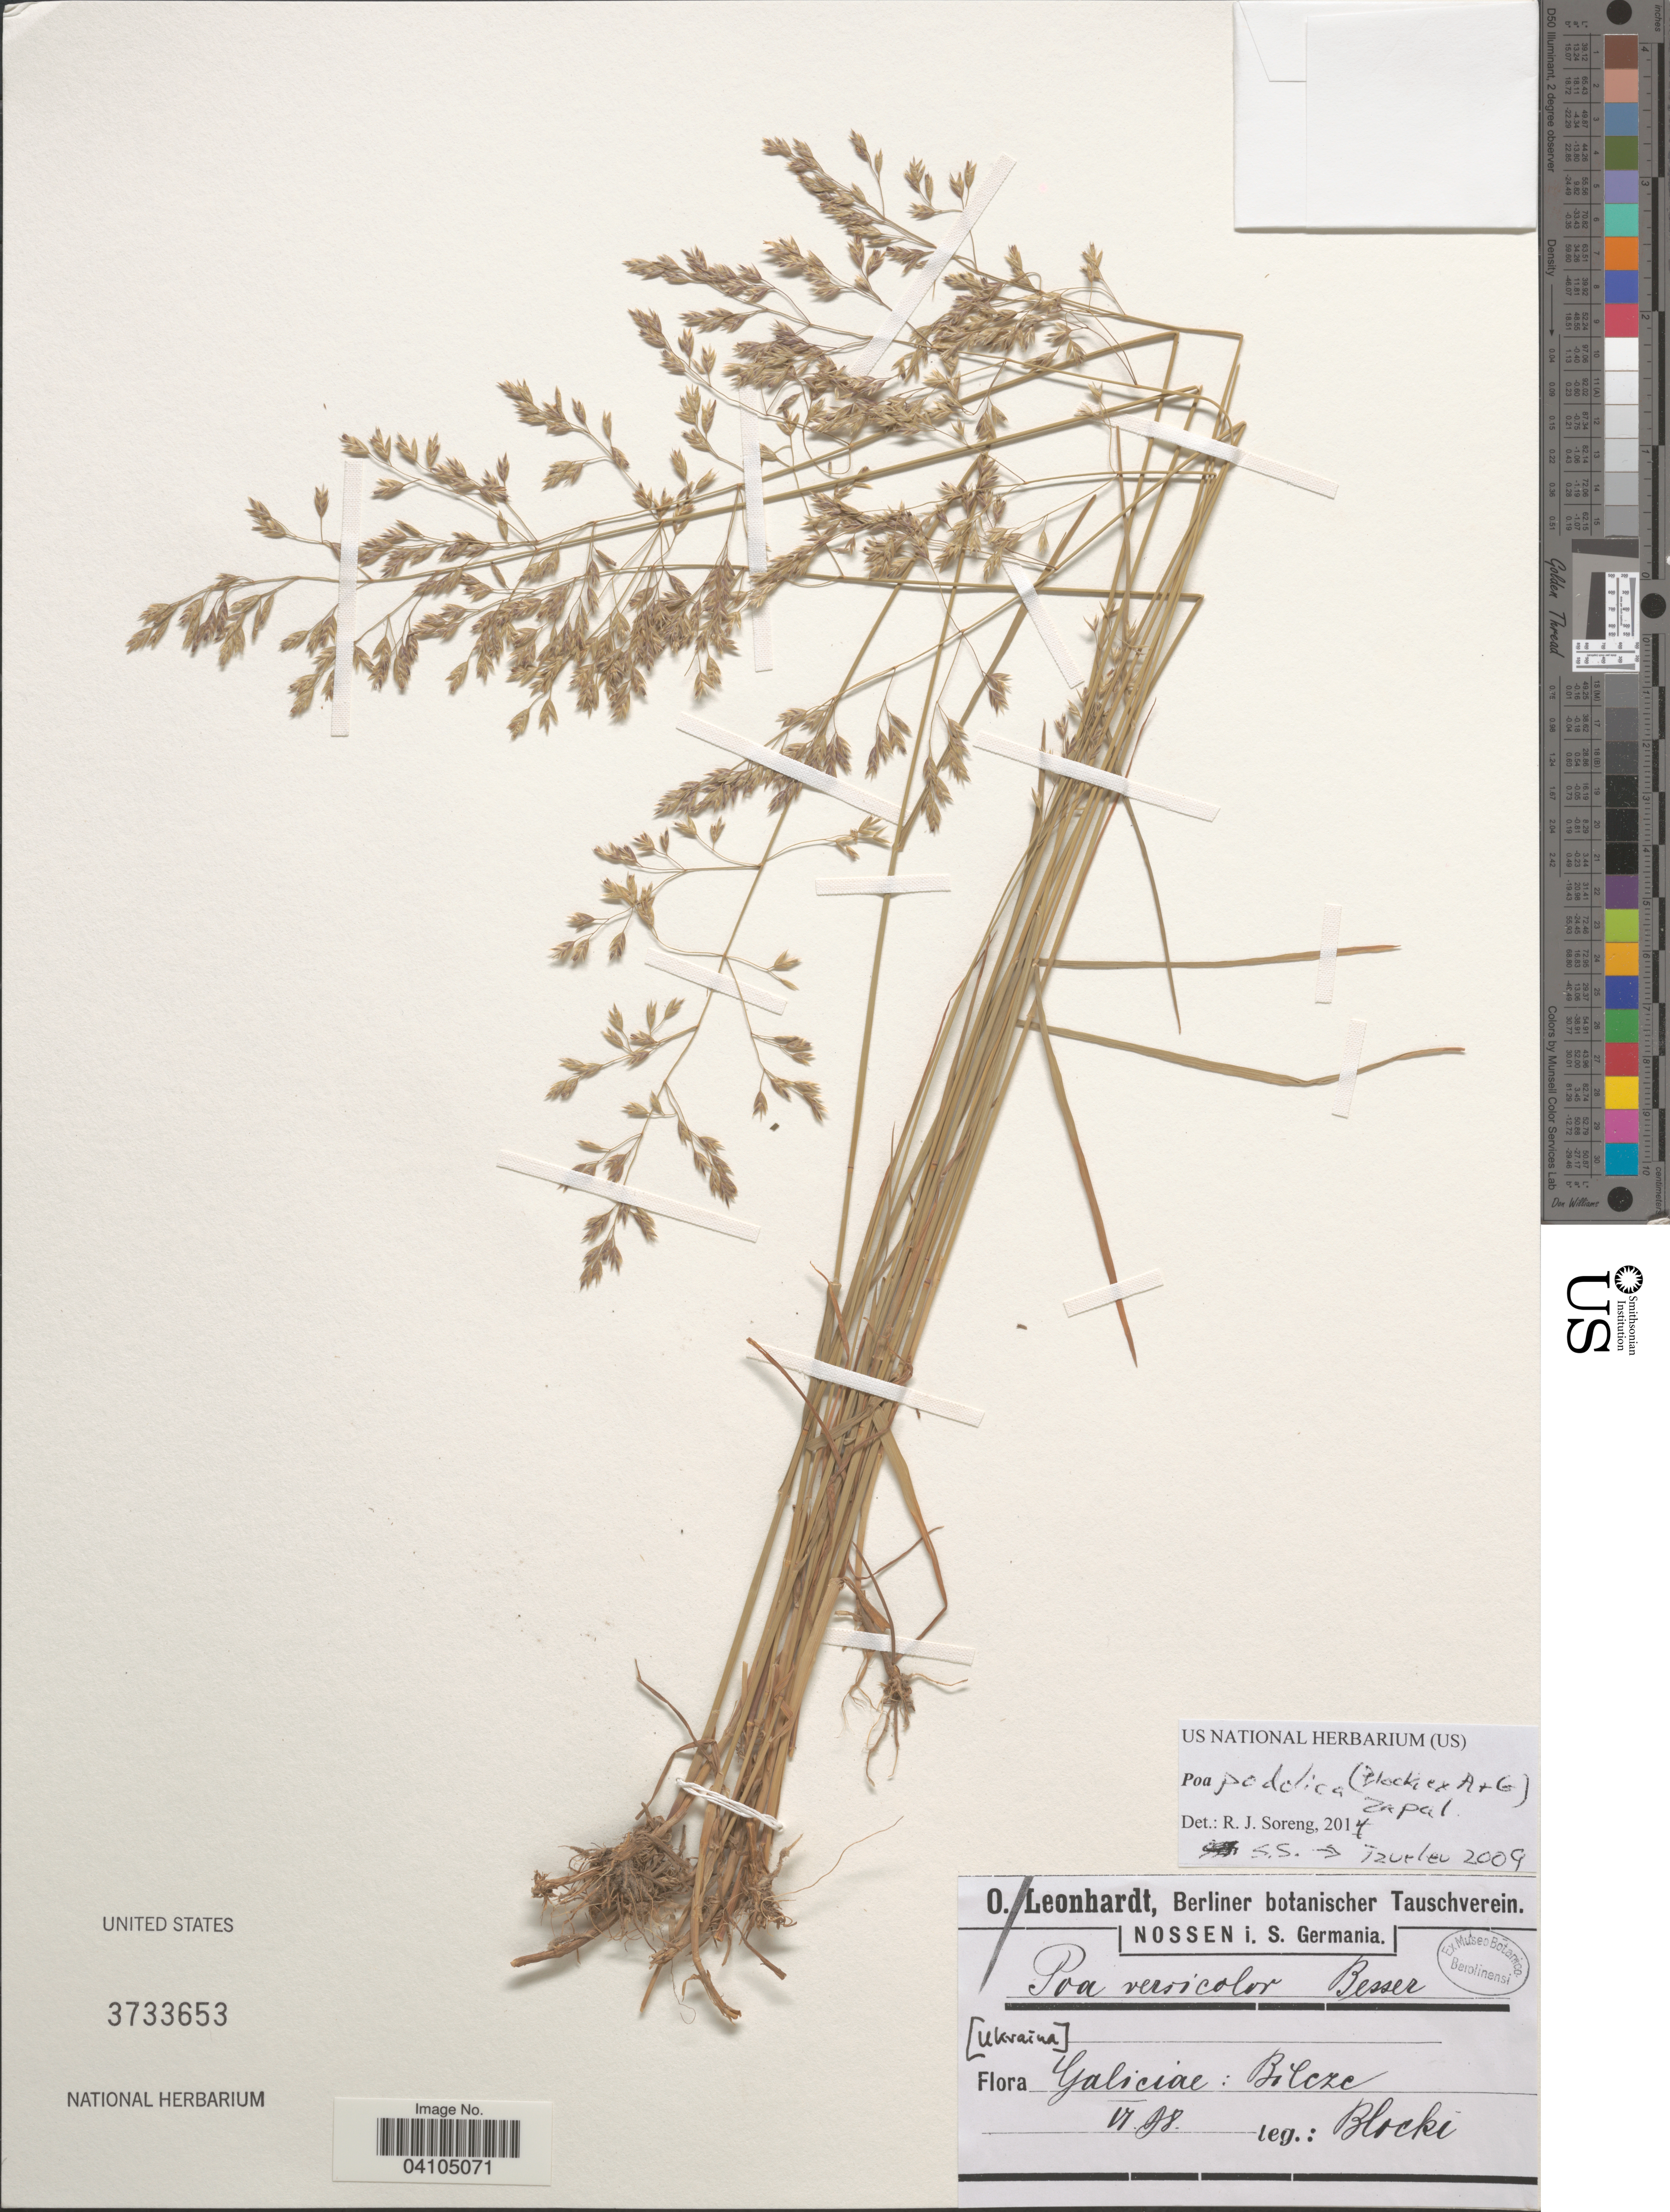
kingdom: Plantae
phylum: Tracheophyta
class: Liliopsida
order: Poales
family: Poaceae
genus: Poa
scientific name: Poa podolica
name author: (Blocki ex Asch. & Graebn.) Blocki ex Zapal.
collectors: Blocki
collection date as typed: Transcribed d/m/y: /6/88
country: Ukraine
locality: [Ukraina]. Galiciae: Bilcze.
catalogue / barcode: US 3733653